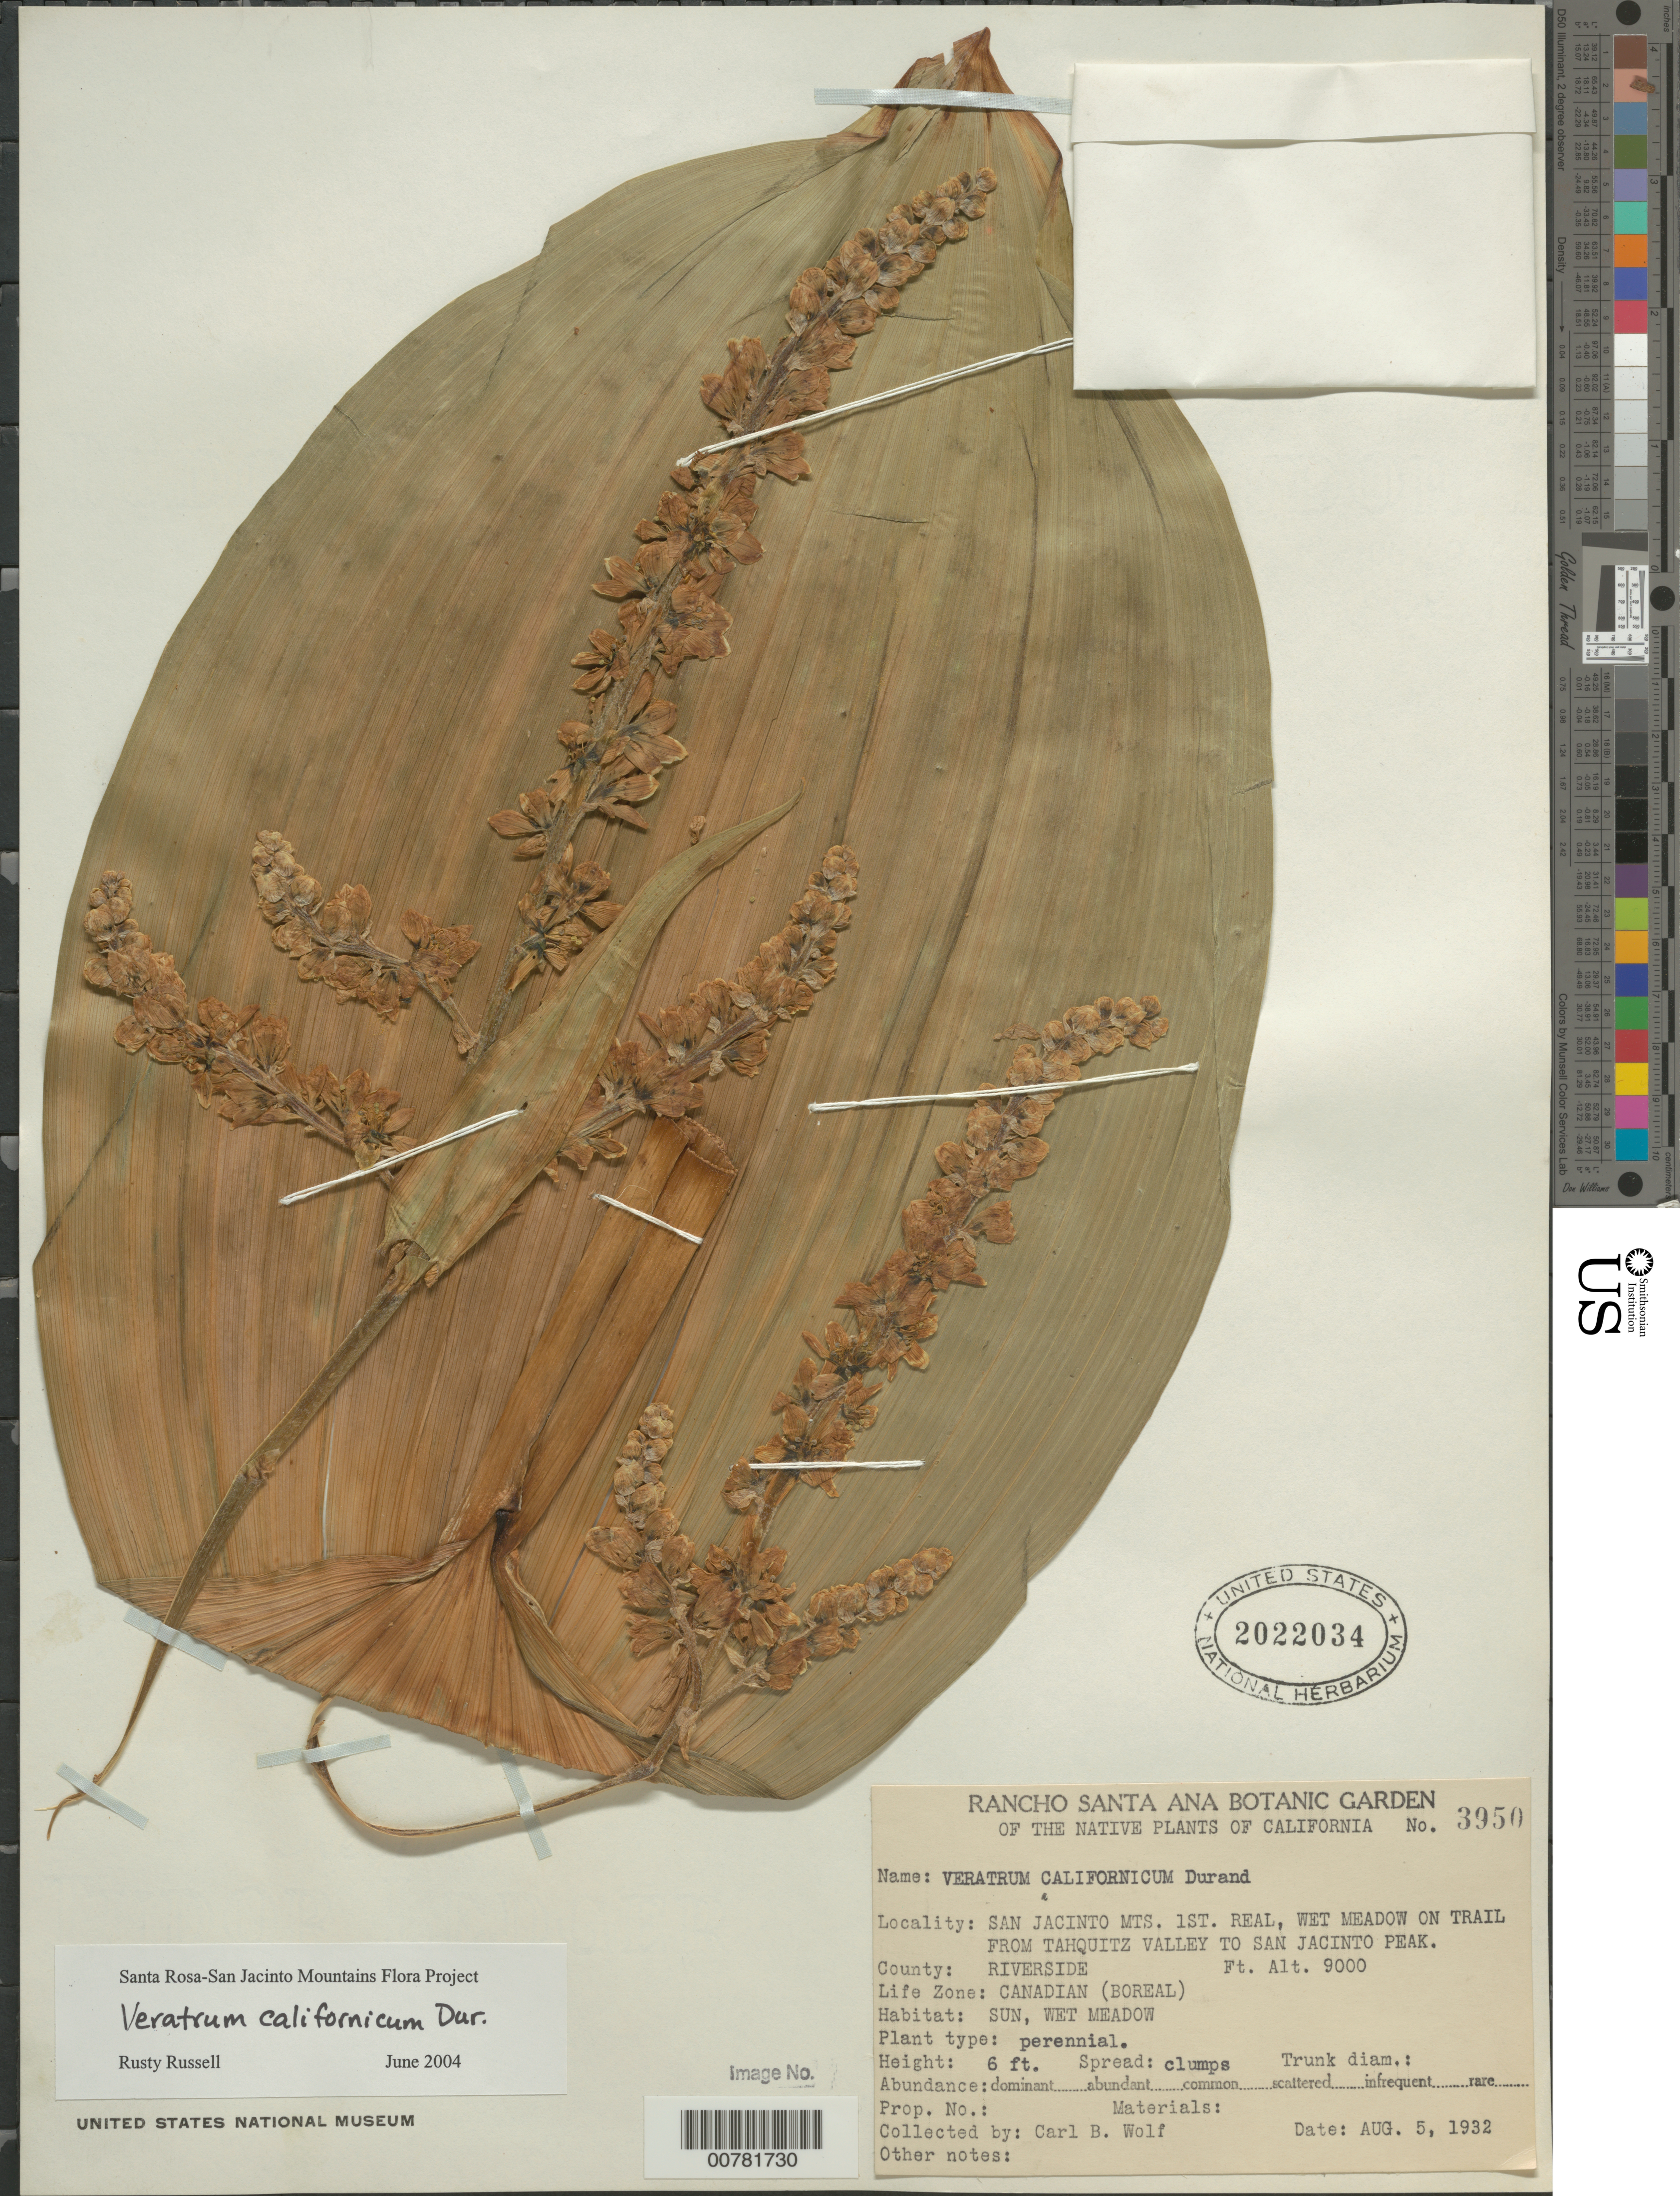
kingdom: Plantae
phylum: Tracheophyta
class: Liliopsida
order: Liliales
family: Melanthiaceae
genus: Veratrum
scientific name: Veratrum californicum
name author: Durand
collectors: C. B. Wolf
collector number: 3950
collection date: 1932-08-05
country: United States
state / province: California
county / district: Riverside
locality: San Jacinto Mts. 1st. real, wet meadow on trail from Tahquitz Valley to San Jacinto Peak. CountY: Riverside. Life Zone: Canadian (Boreal).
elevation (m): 2743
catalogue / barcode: US 2022034